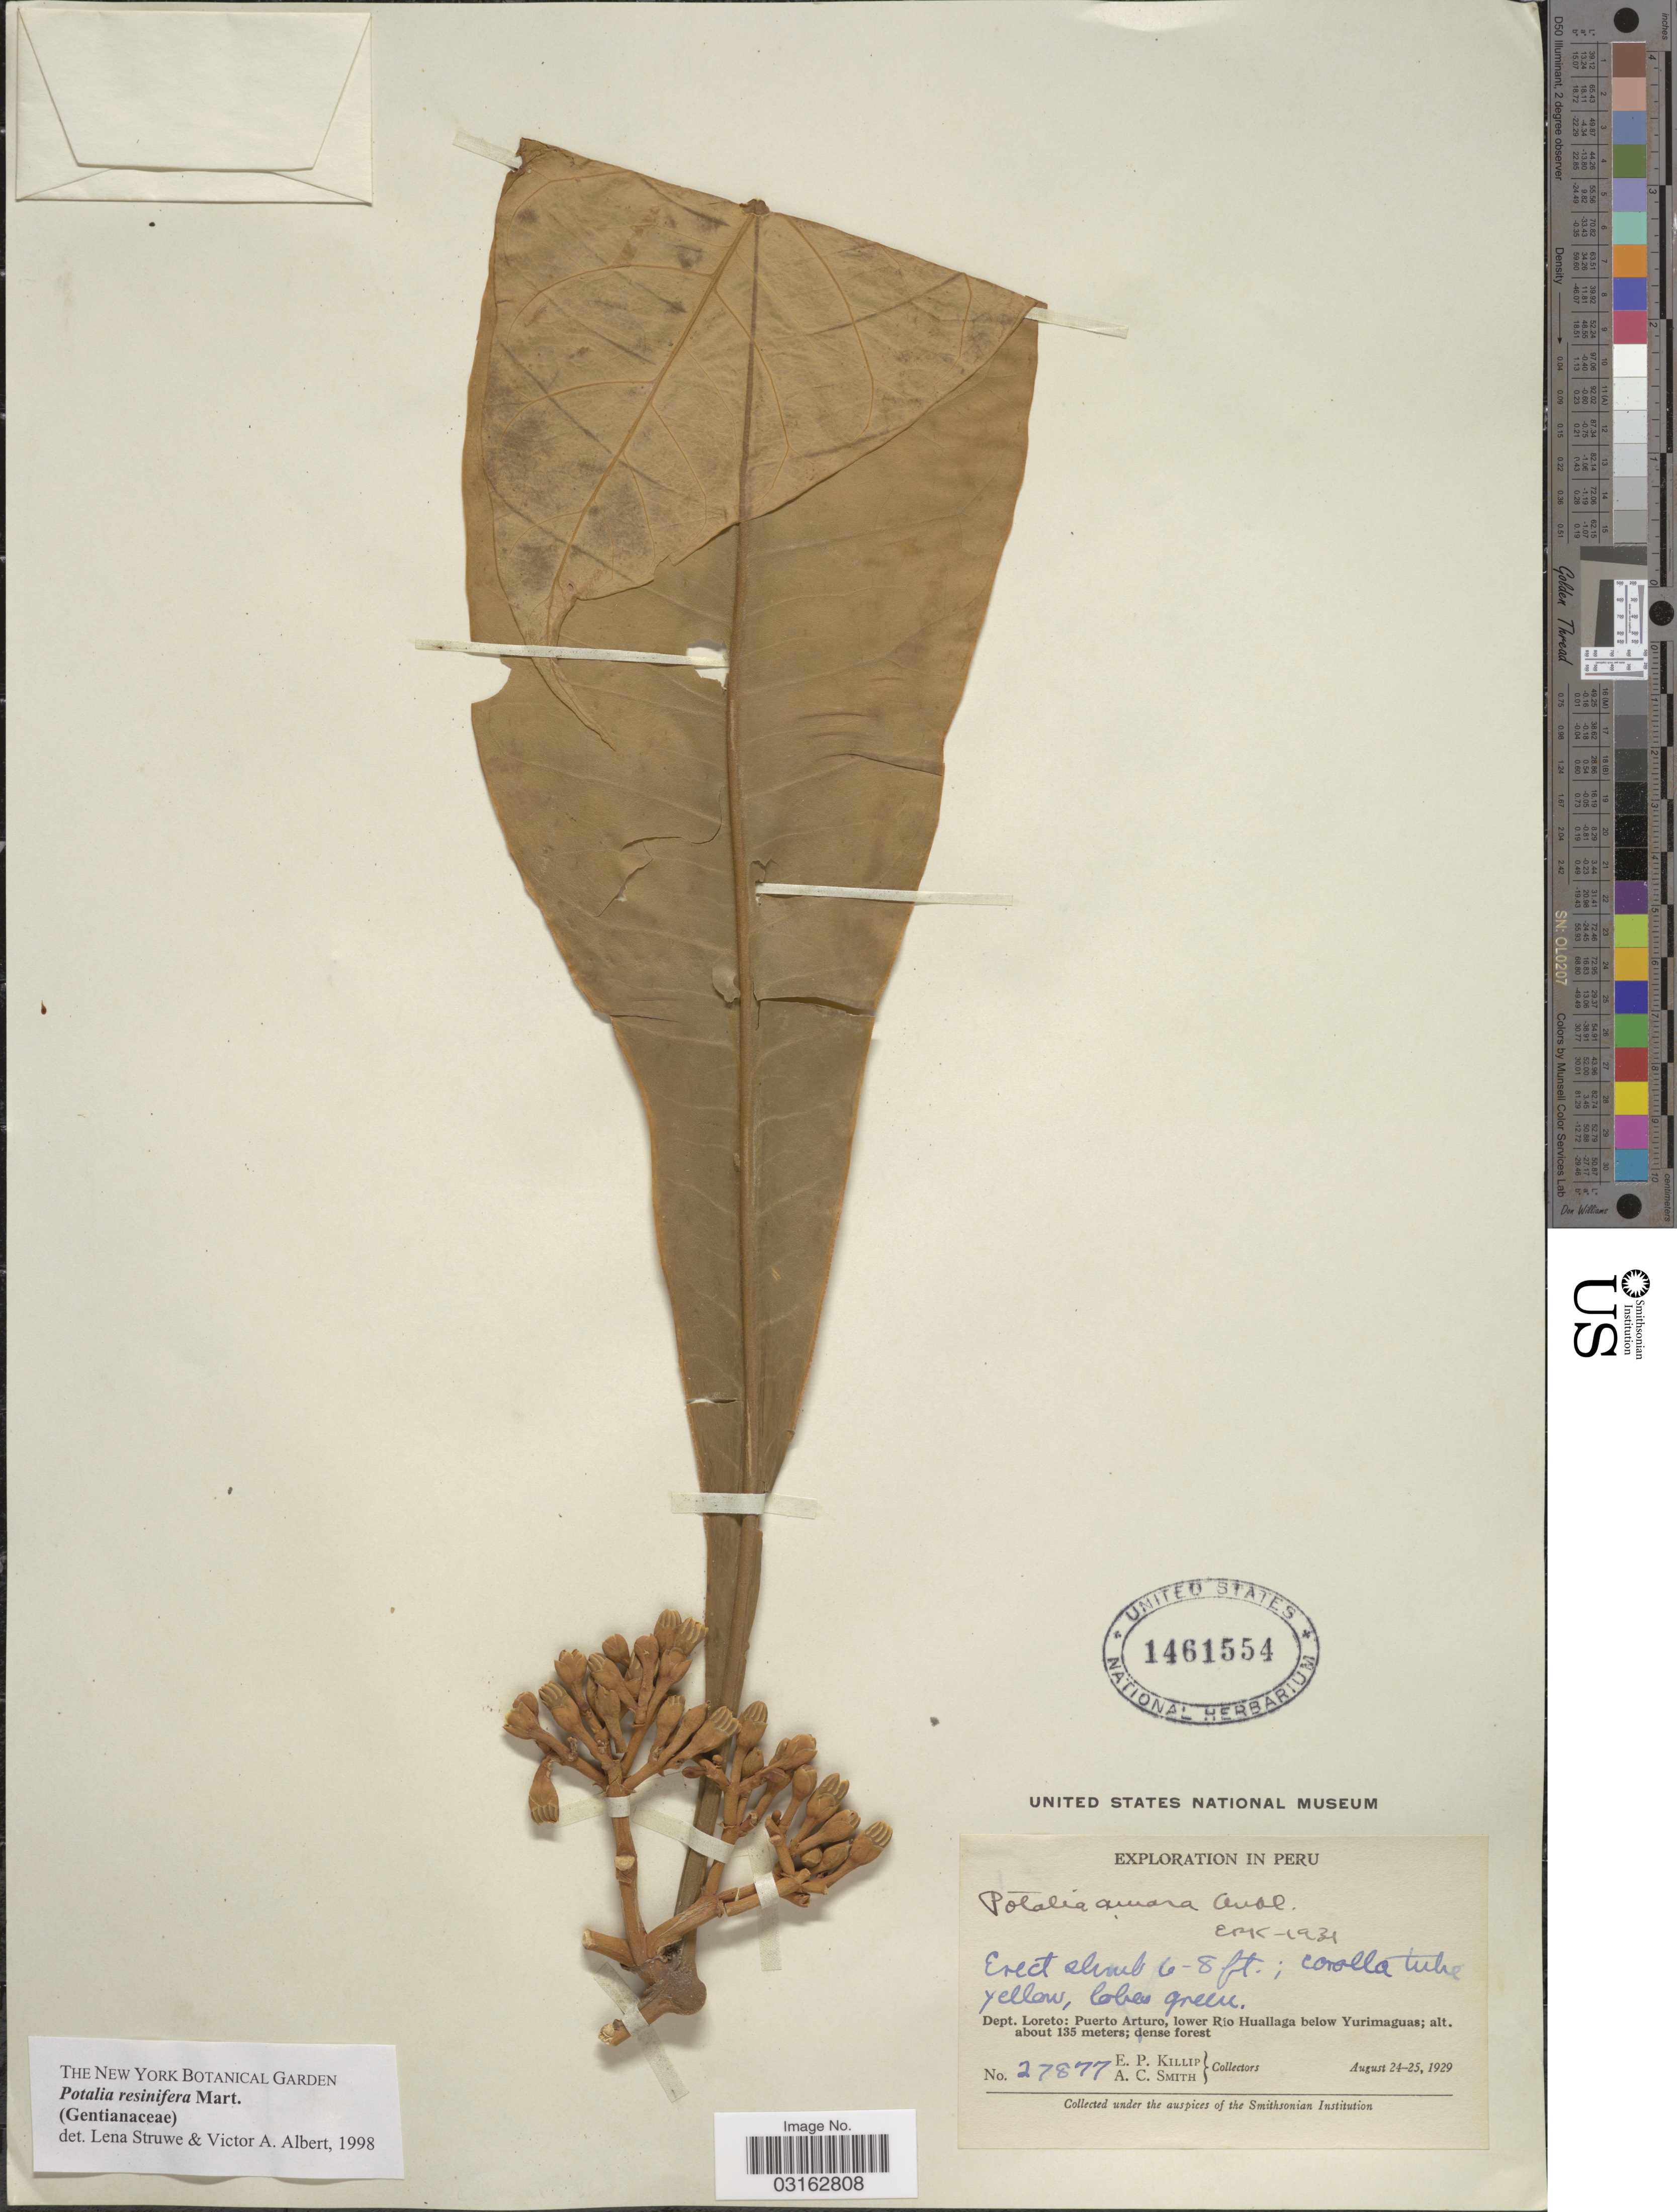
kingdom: Plantae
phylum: Tracheophyta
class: Magnoliopsida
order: Gentianales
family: Gentianaceae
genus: Potalia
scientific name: Potalia resinifera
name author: Mart.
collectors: E. P. Killip & A. C. Smith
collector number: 27877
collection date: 1929-08-24/1929-08-25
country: Peru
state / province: Loreto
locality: Dept. Loreto: Puerto Arturo, lower Río Huallaga below Yurimaguas.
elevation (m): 135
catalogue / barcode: US 1461554